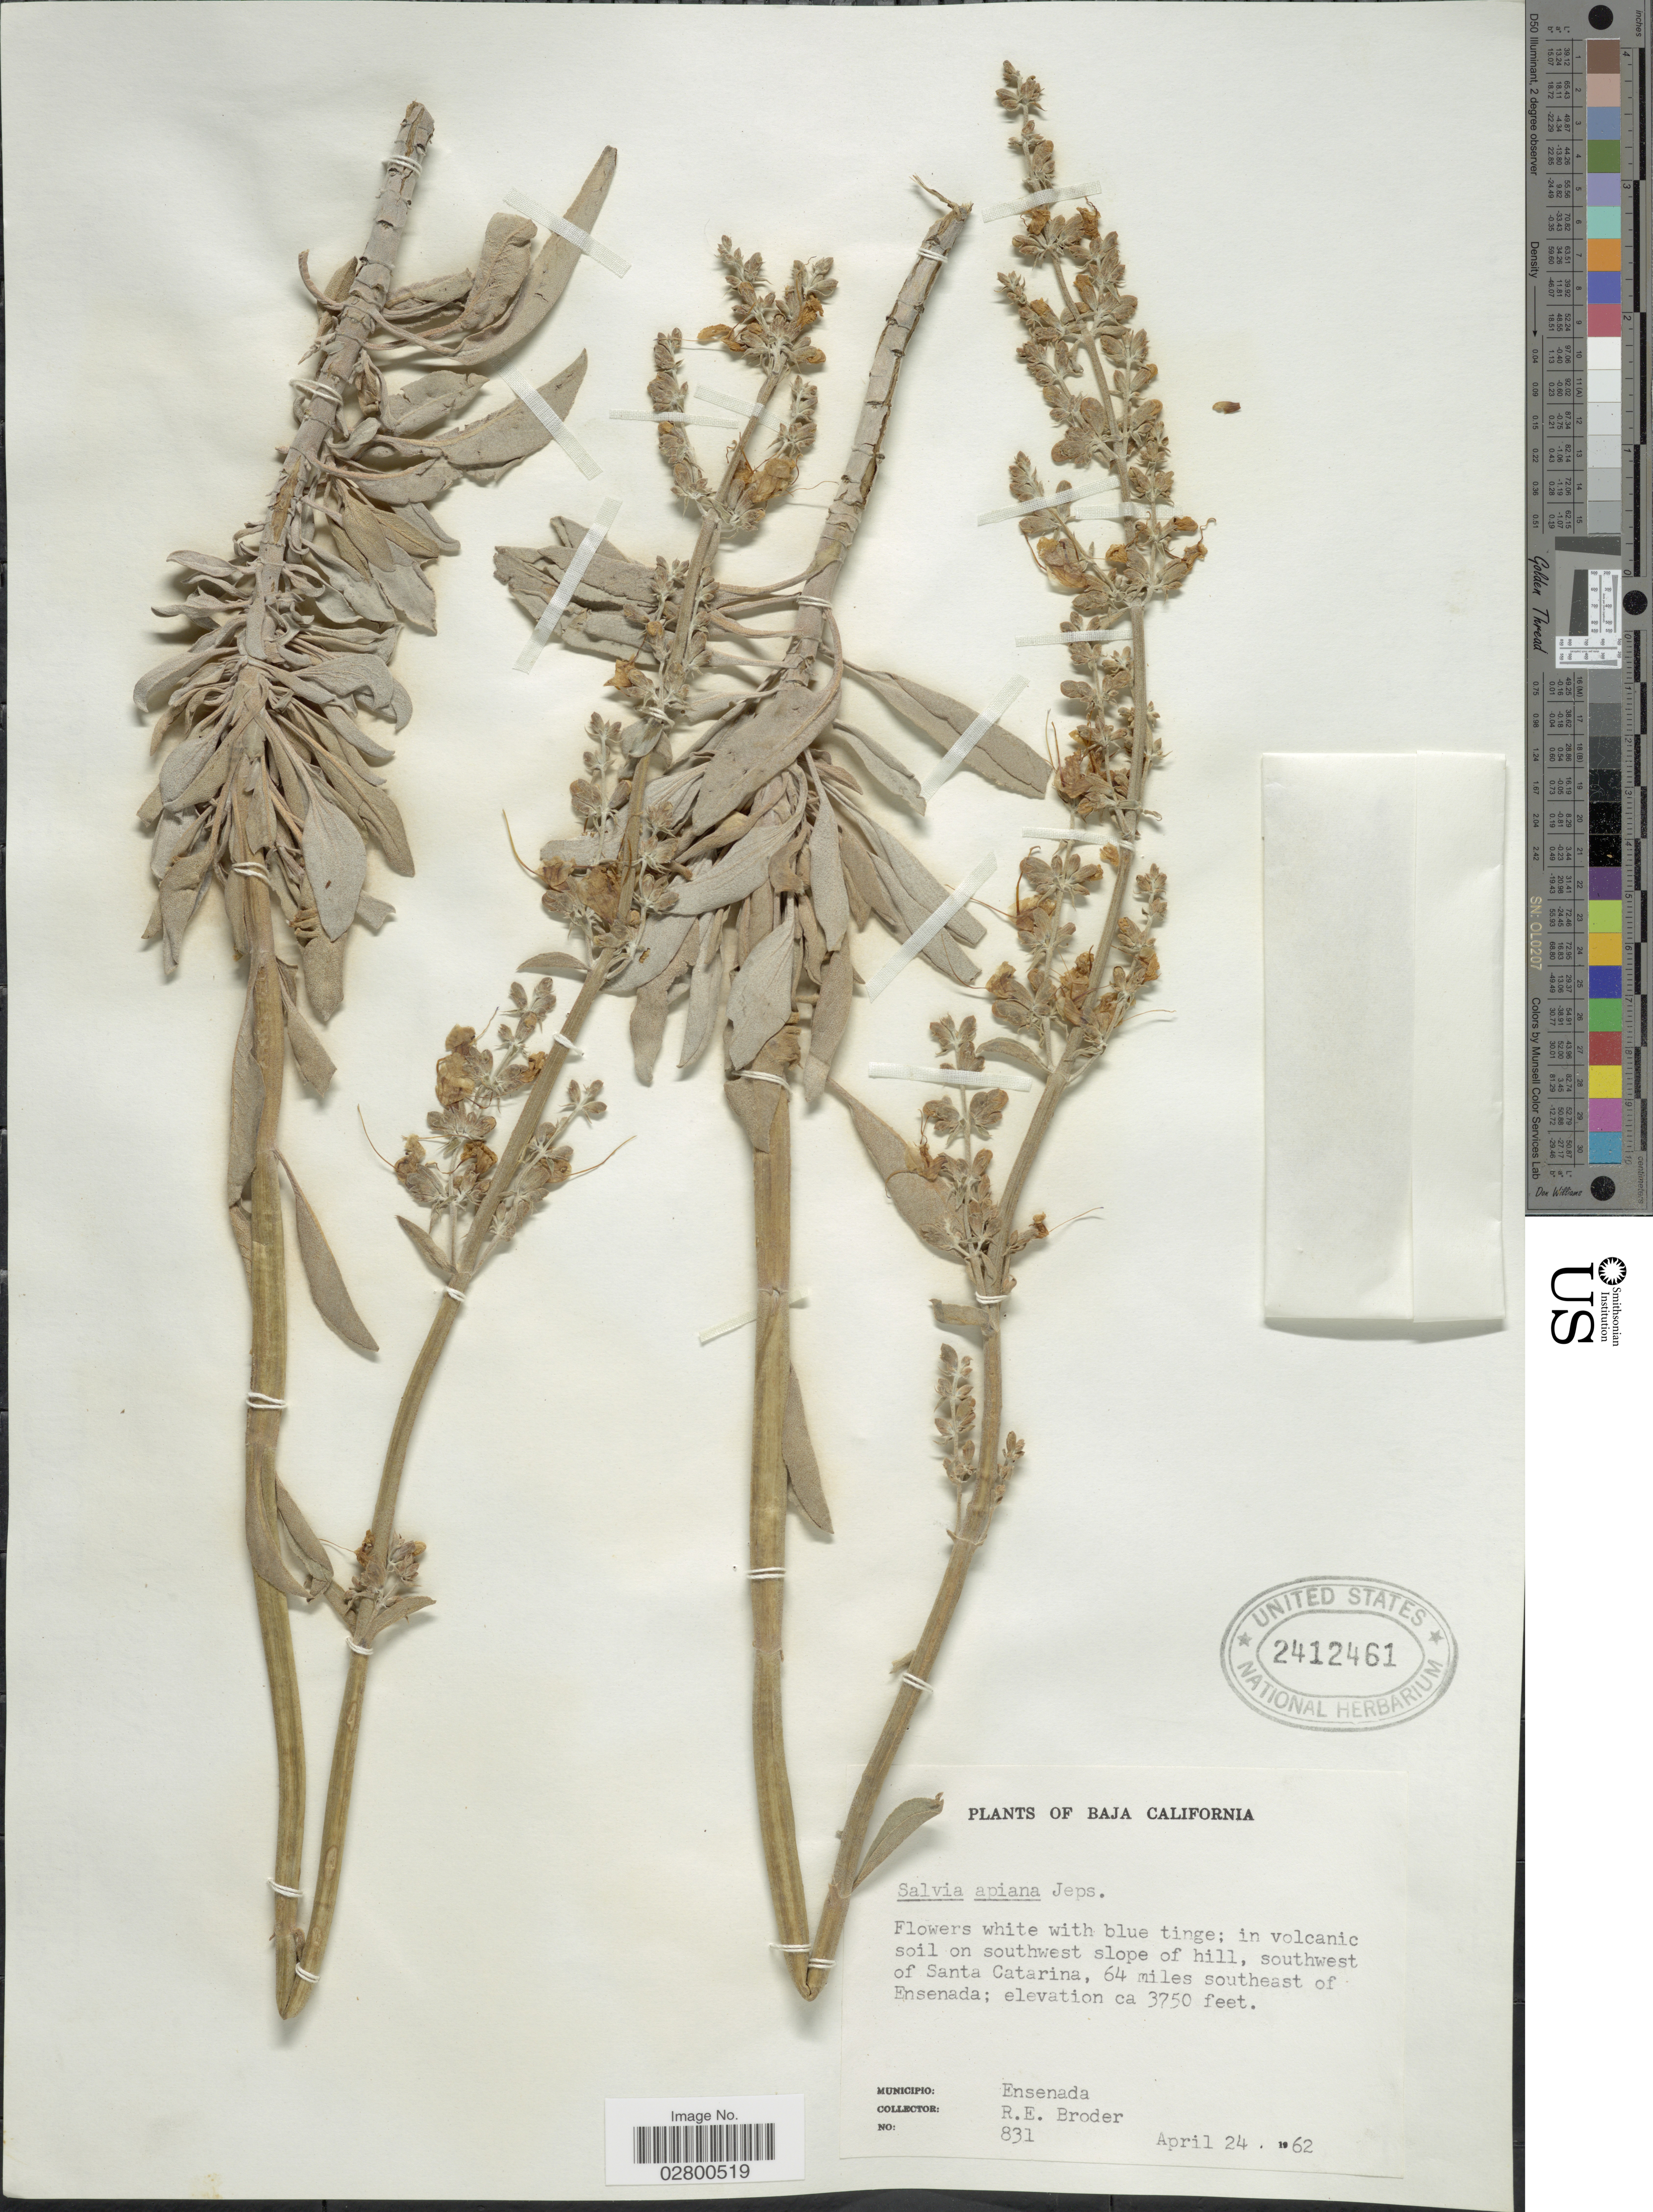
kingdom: Plantae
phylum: Tracheophyta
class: Magnoliopsida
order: Lamiales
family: Lamiaceae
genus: Salvia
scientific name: Salvia apiana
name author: Jeps.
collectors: R. Broder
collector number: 831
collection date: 1962-04-24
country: Mexico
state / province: Baja California Norte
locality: In volcanic soil on southwest slope of hill, southwest of Santa Catarina, 64 miles southeast of Ensenada. Municipio: Ensenada.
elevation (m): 1143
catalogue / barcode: US 2412461